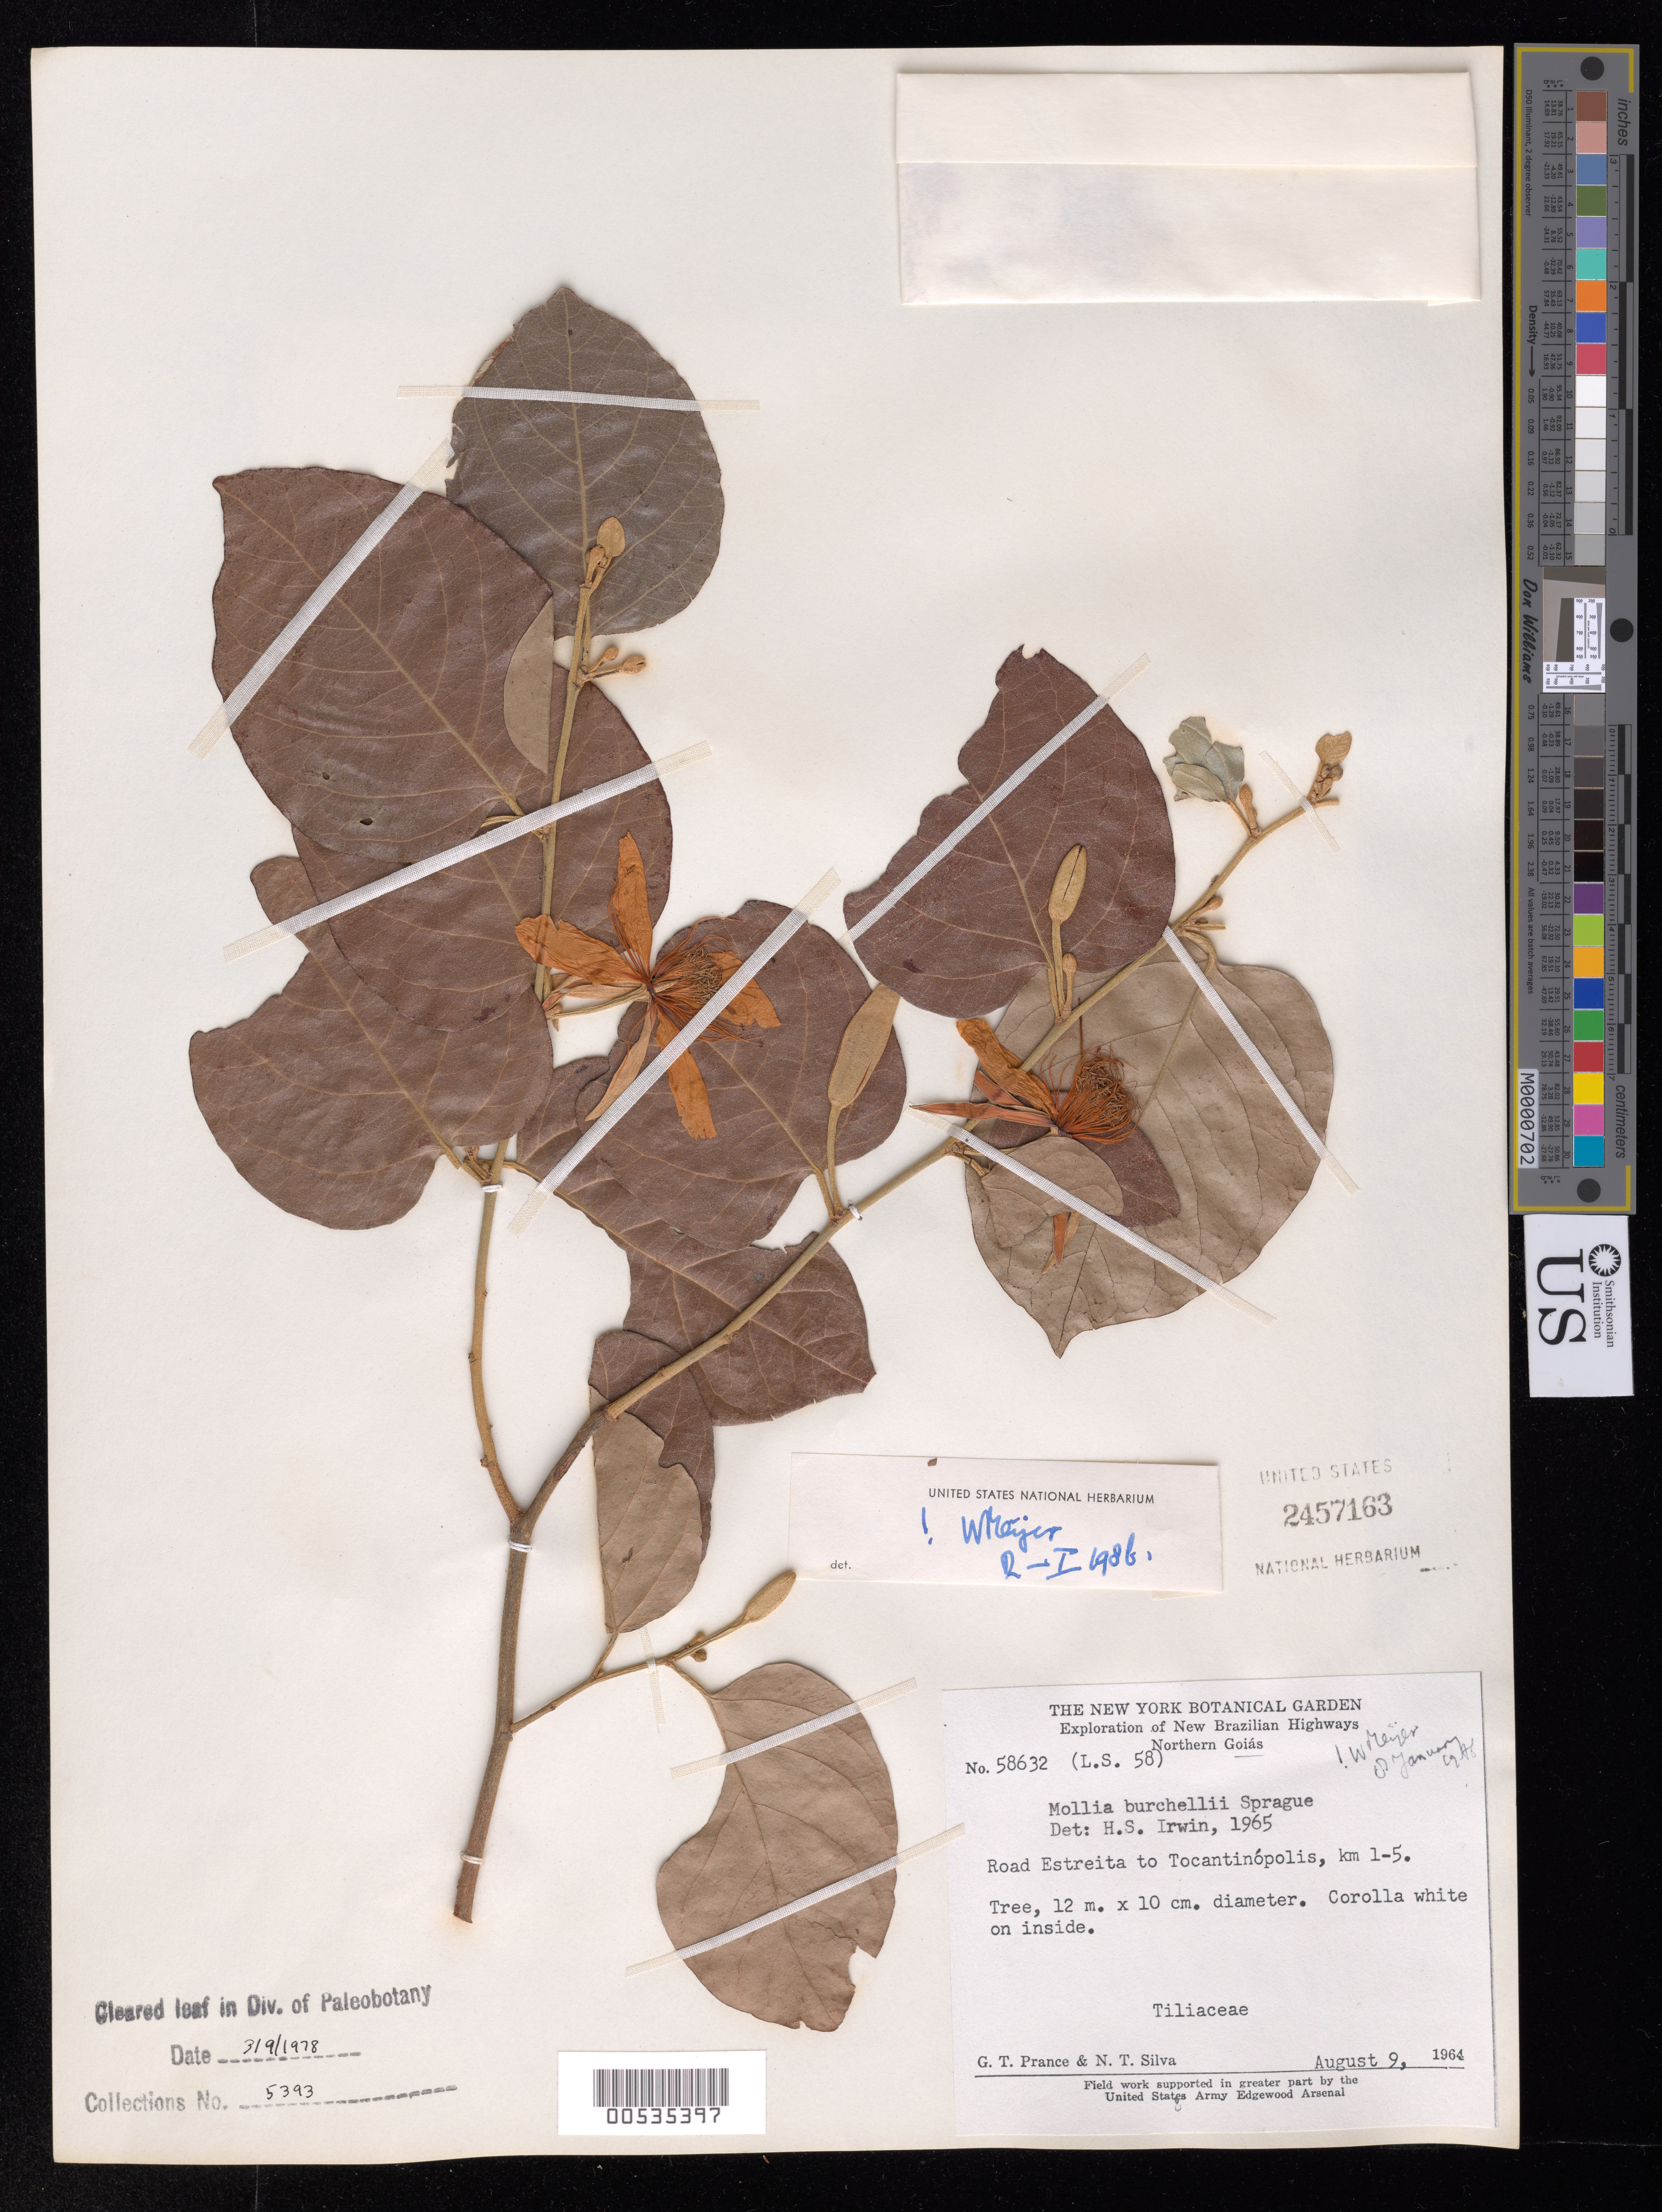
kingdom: Plantae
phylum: Tracheophyta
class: Magnoliopsida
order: Malvales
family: Malvaceae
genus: Mollia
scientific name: Mollia burchellii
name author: Sprague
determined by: Irwin, Howard S.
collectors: G. T. Prance & N. T. Silva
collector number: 58632 (LS58)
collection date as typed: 09 Aug 1964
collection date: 1964-08-09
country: Brazil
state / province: Goiás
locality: Road Estrita to Tocantinópolis, km 1-5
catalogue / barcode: US 2457163